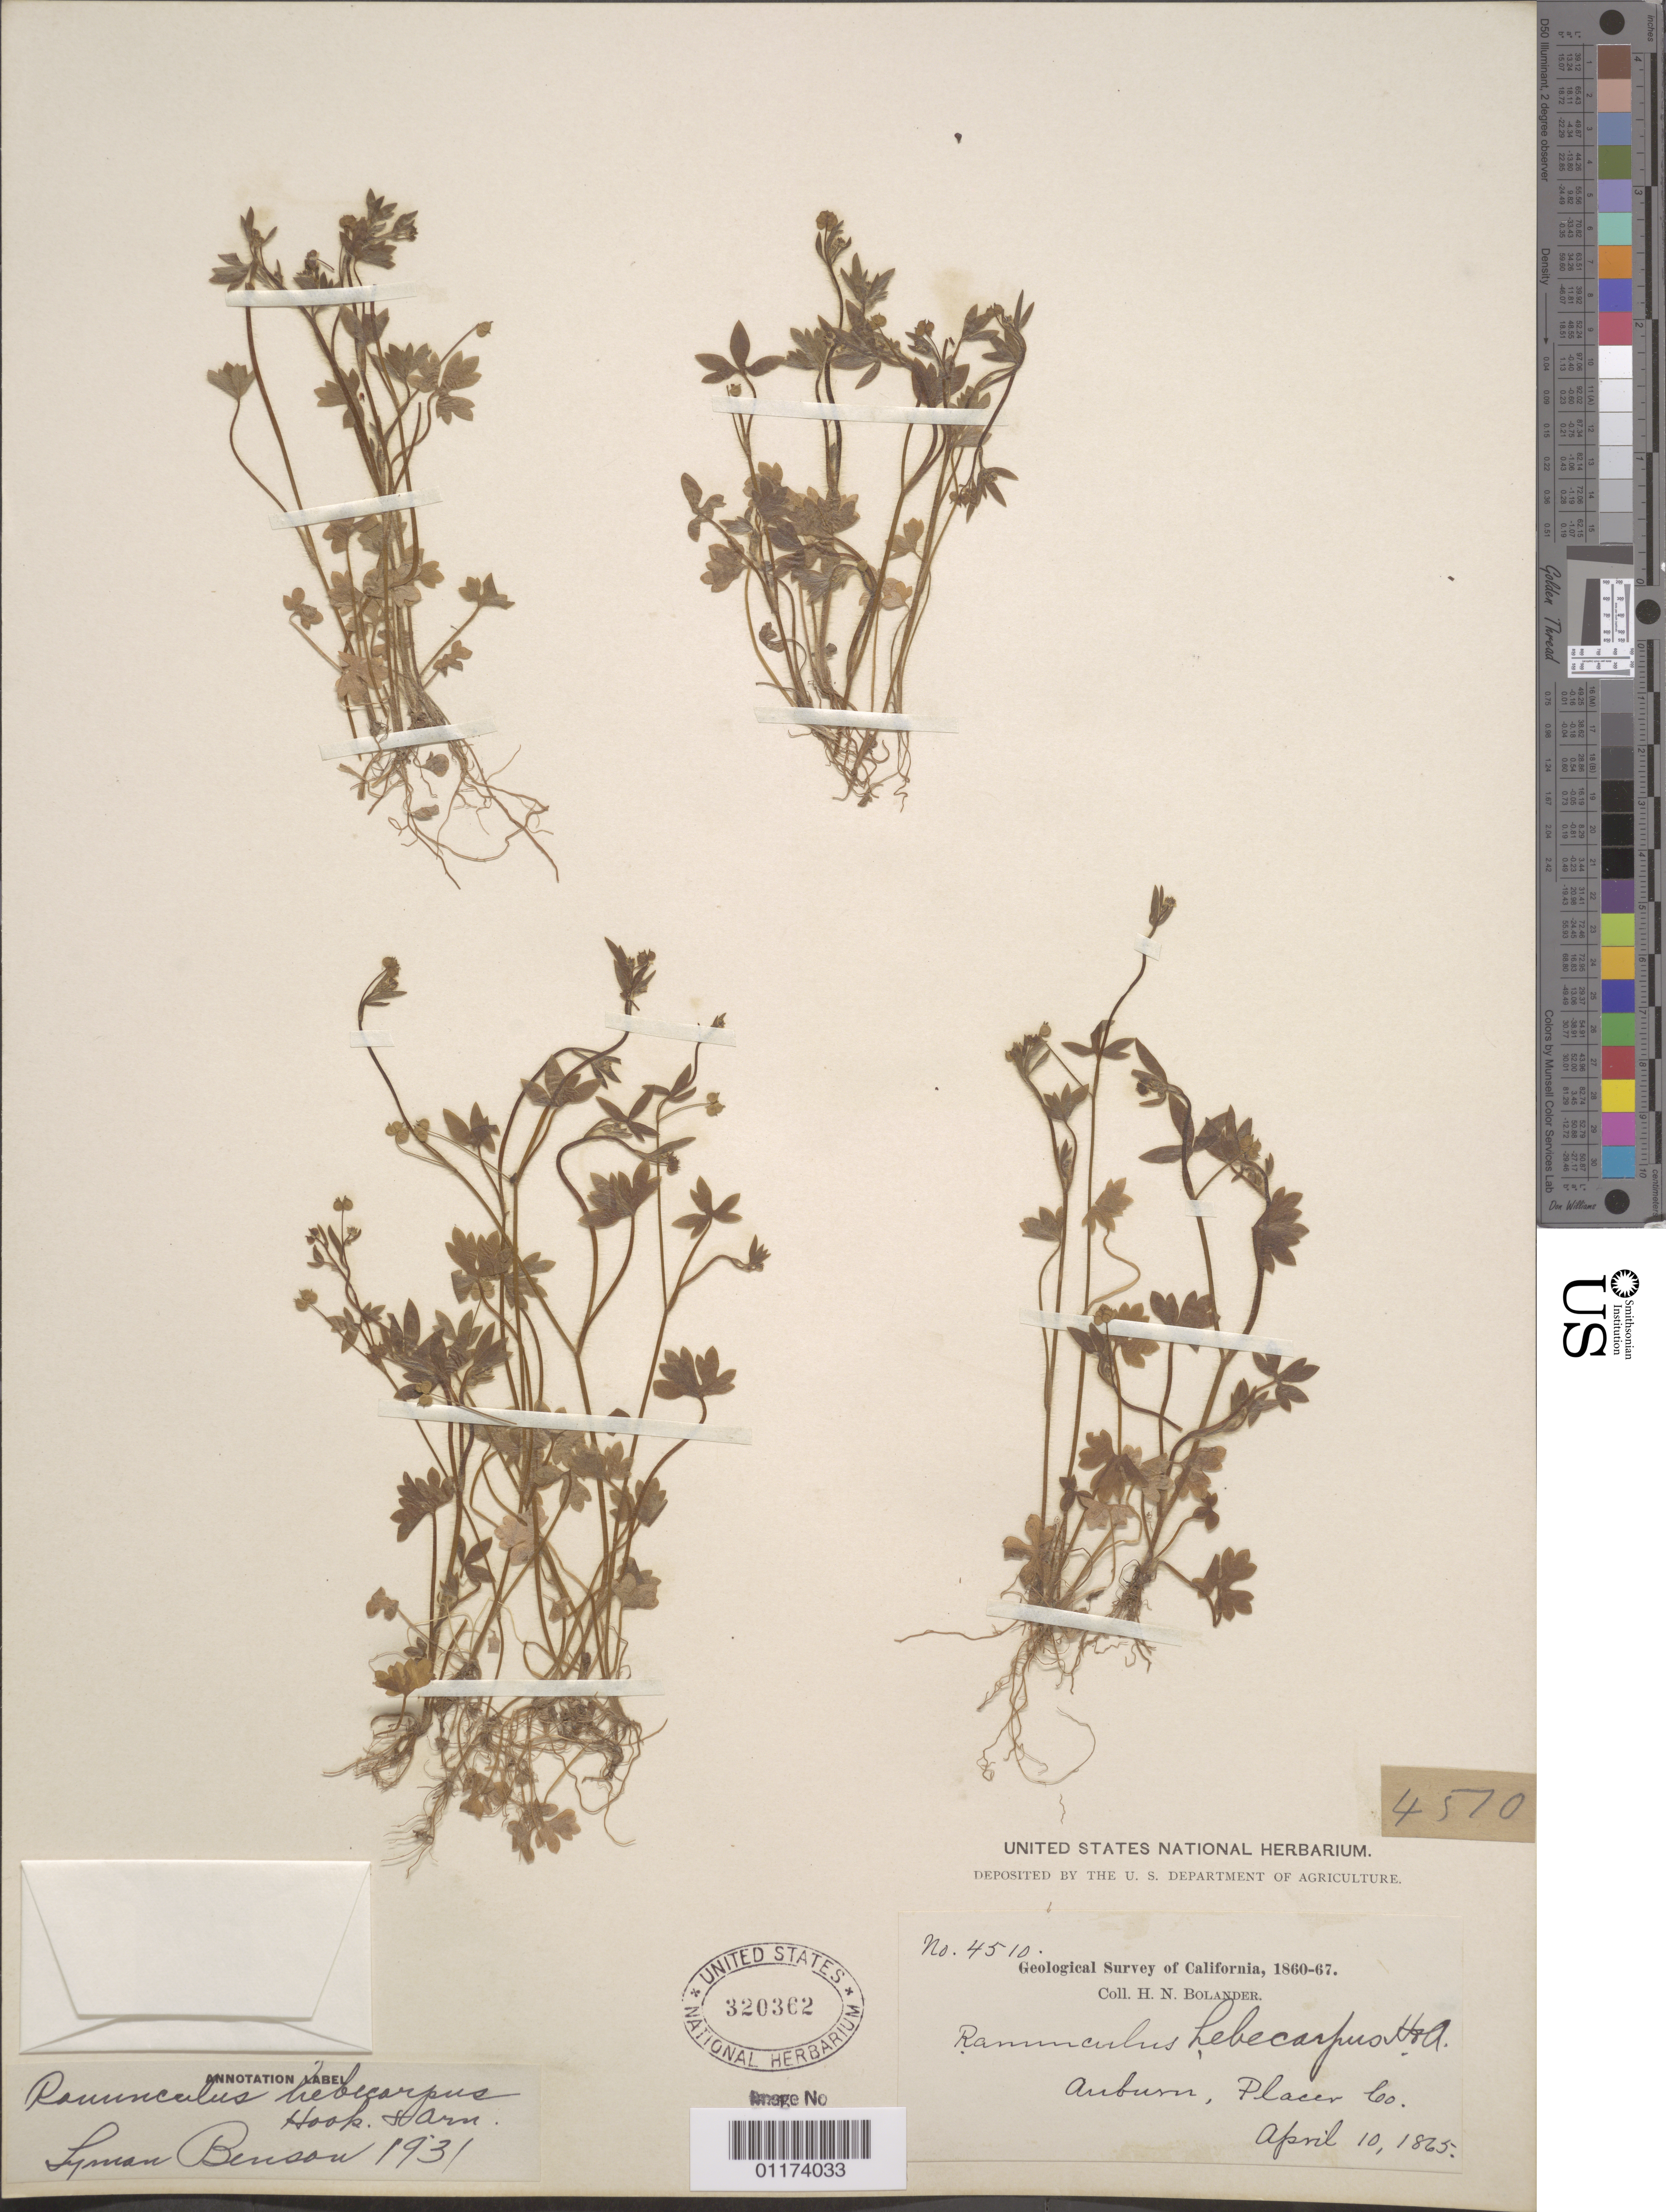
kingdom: Plantae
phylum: Tracheophyta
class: Magnoliopsida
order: Ranunculales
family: Ranunculaceae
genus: Ranunculus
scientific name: Ranunculus hebecarpus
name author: Hook. & Arn.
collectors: H. Bolander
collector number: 4510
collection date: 1865-04-10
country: United States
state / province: California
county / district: Placer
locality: Auburn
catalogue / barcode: US 320362